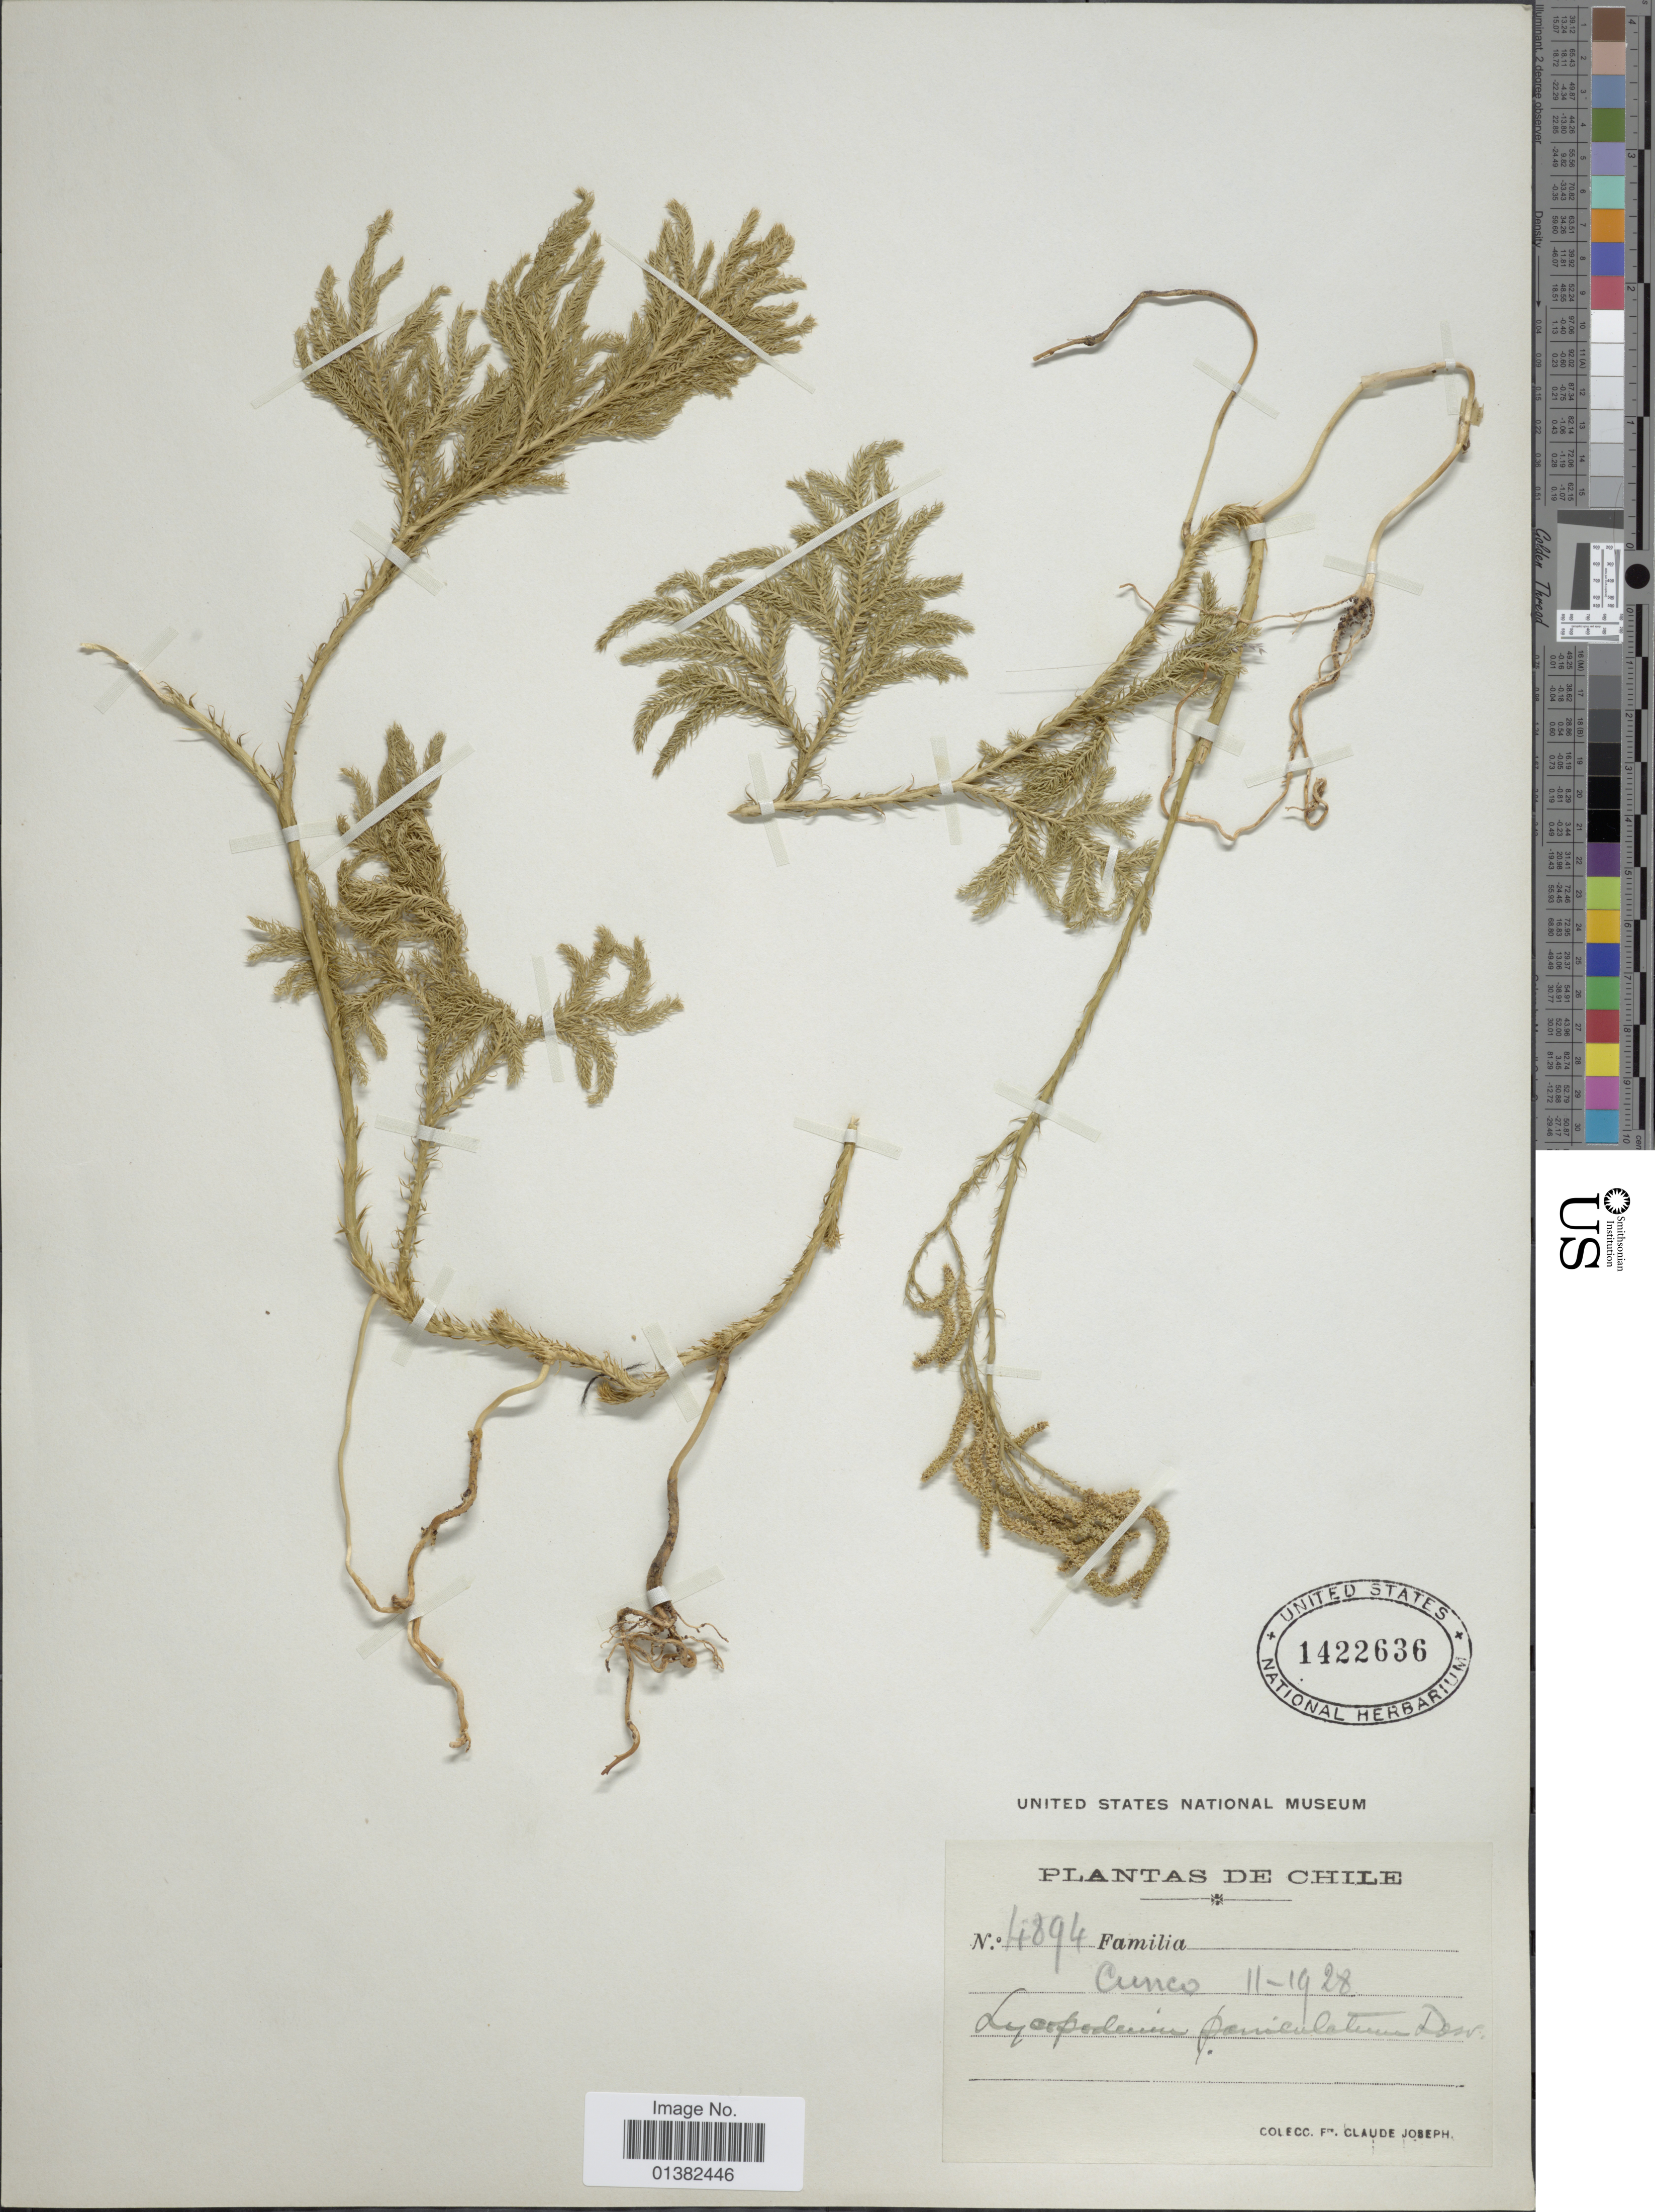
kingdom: Plantae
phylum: Tracheophyta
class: Lycopodiopsida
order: Lycopodiales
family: Lycopodiaceae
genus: Austrolycopodium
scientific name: Austrolycopodium paniculatum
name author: (Poir.) Holub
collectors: Frere Claude Joseph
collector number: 4894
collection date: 1928-11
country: Chile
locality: Cunco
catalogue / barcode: US 1422636